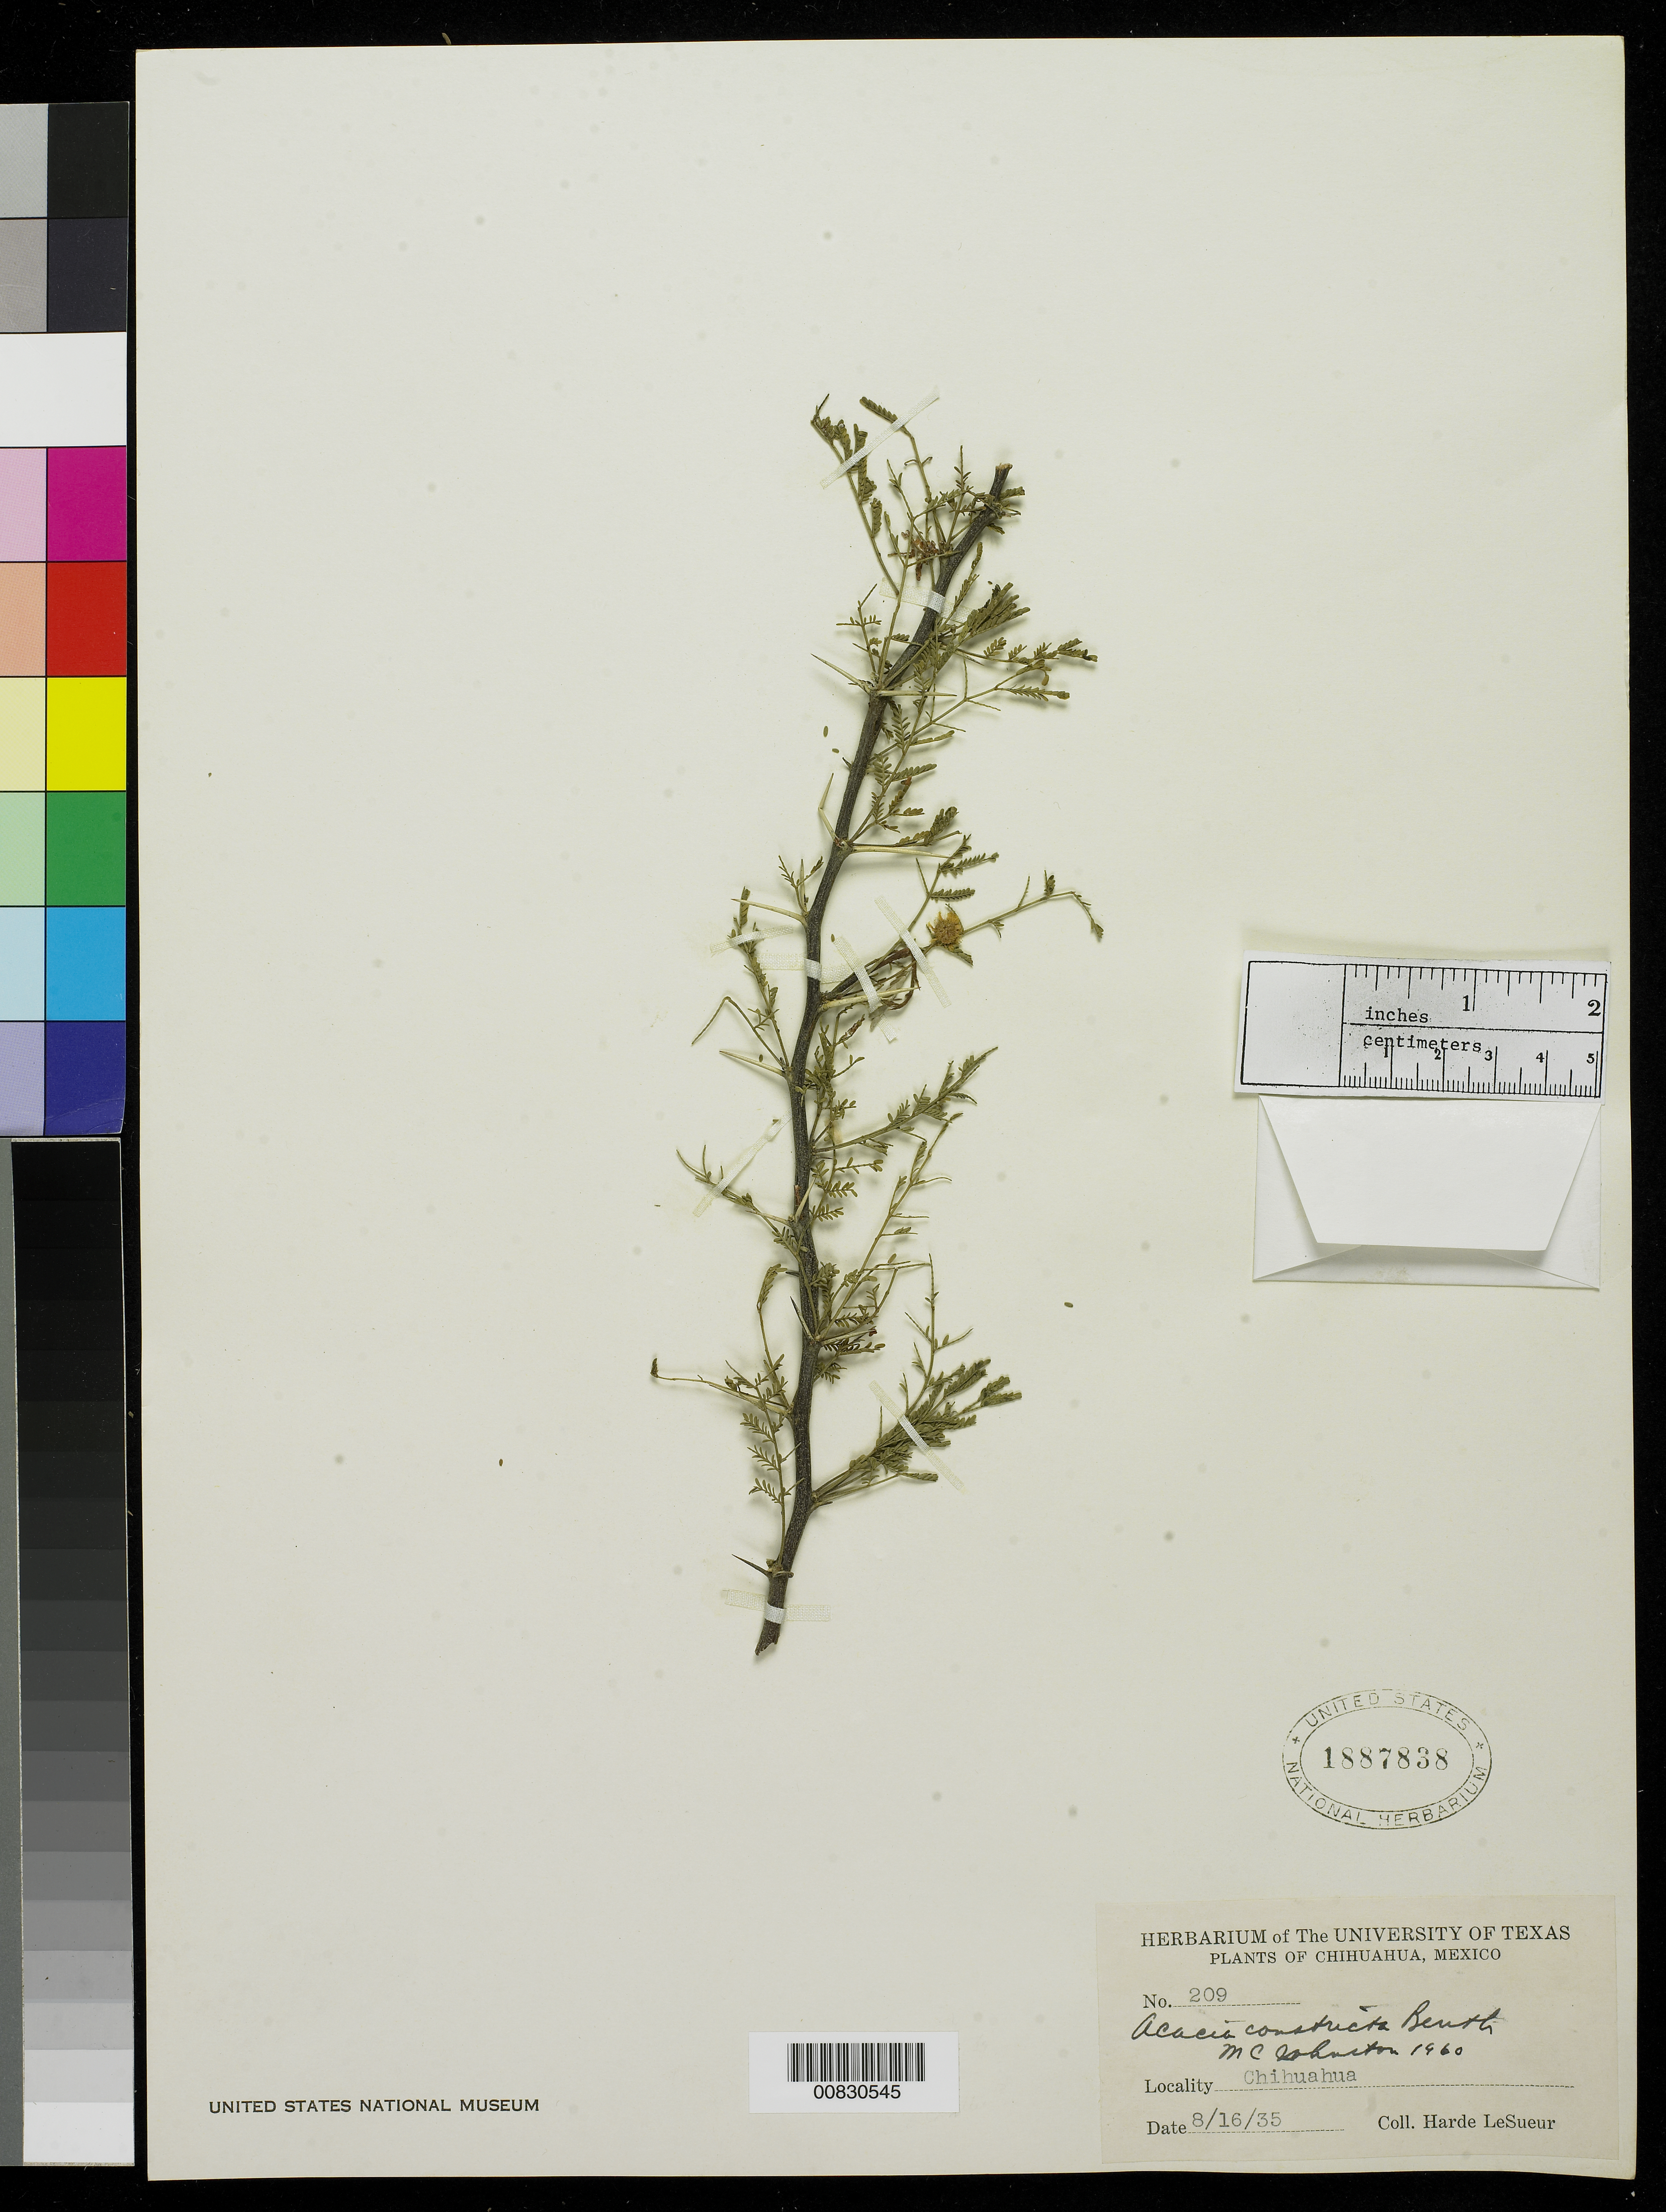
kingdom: Plantae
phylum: Tracheophyta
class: Magnoliopsida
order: Fabales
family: Fabaceae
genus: Vachellia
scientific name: Vachellia constricta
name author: (Benth.) Seigler & Ebinger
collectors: D. H. LeSueur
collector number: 209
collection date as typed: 16 Aug 1935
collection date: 1935-08-16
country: Mexico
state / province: Chihuahua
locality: Chihuahua.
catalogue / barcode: US 1887838